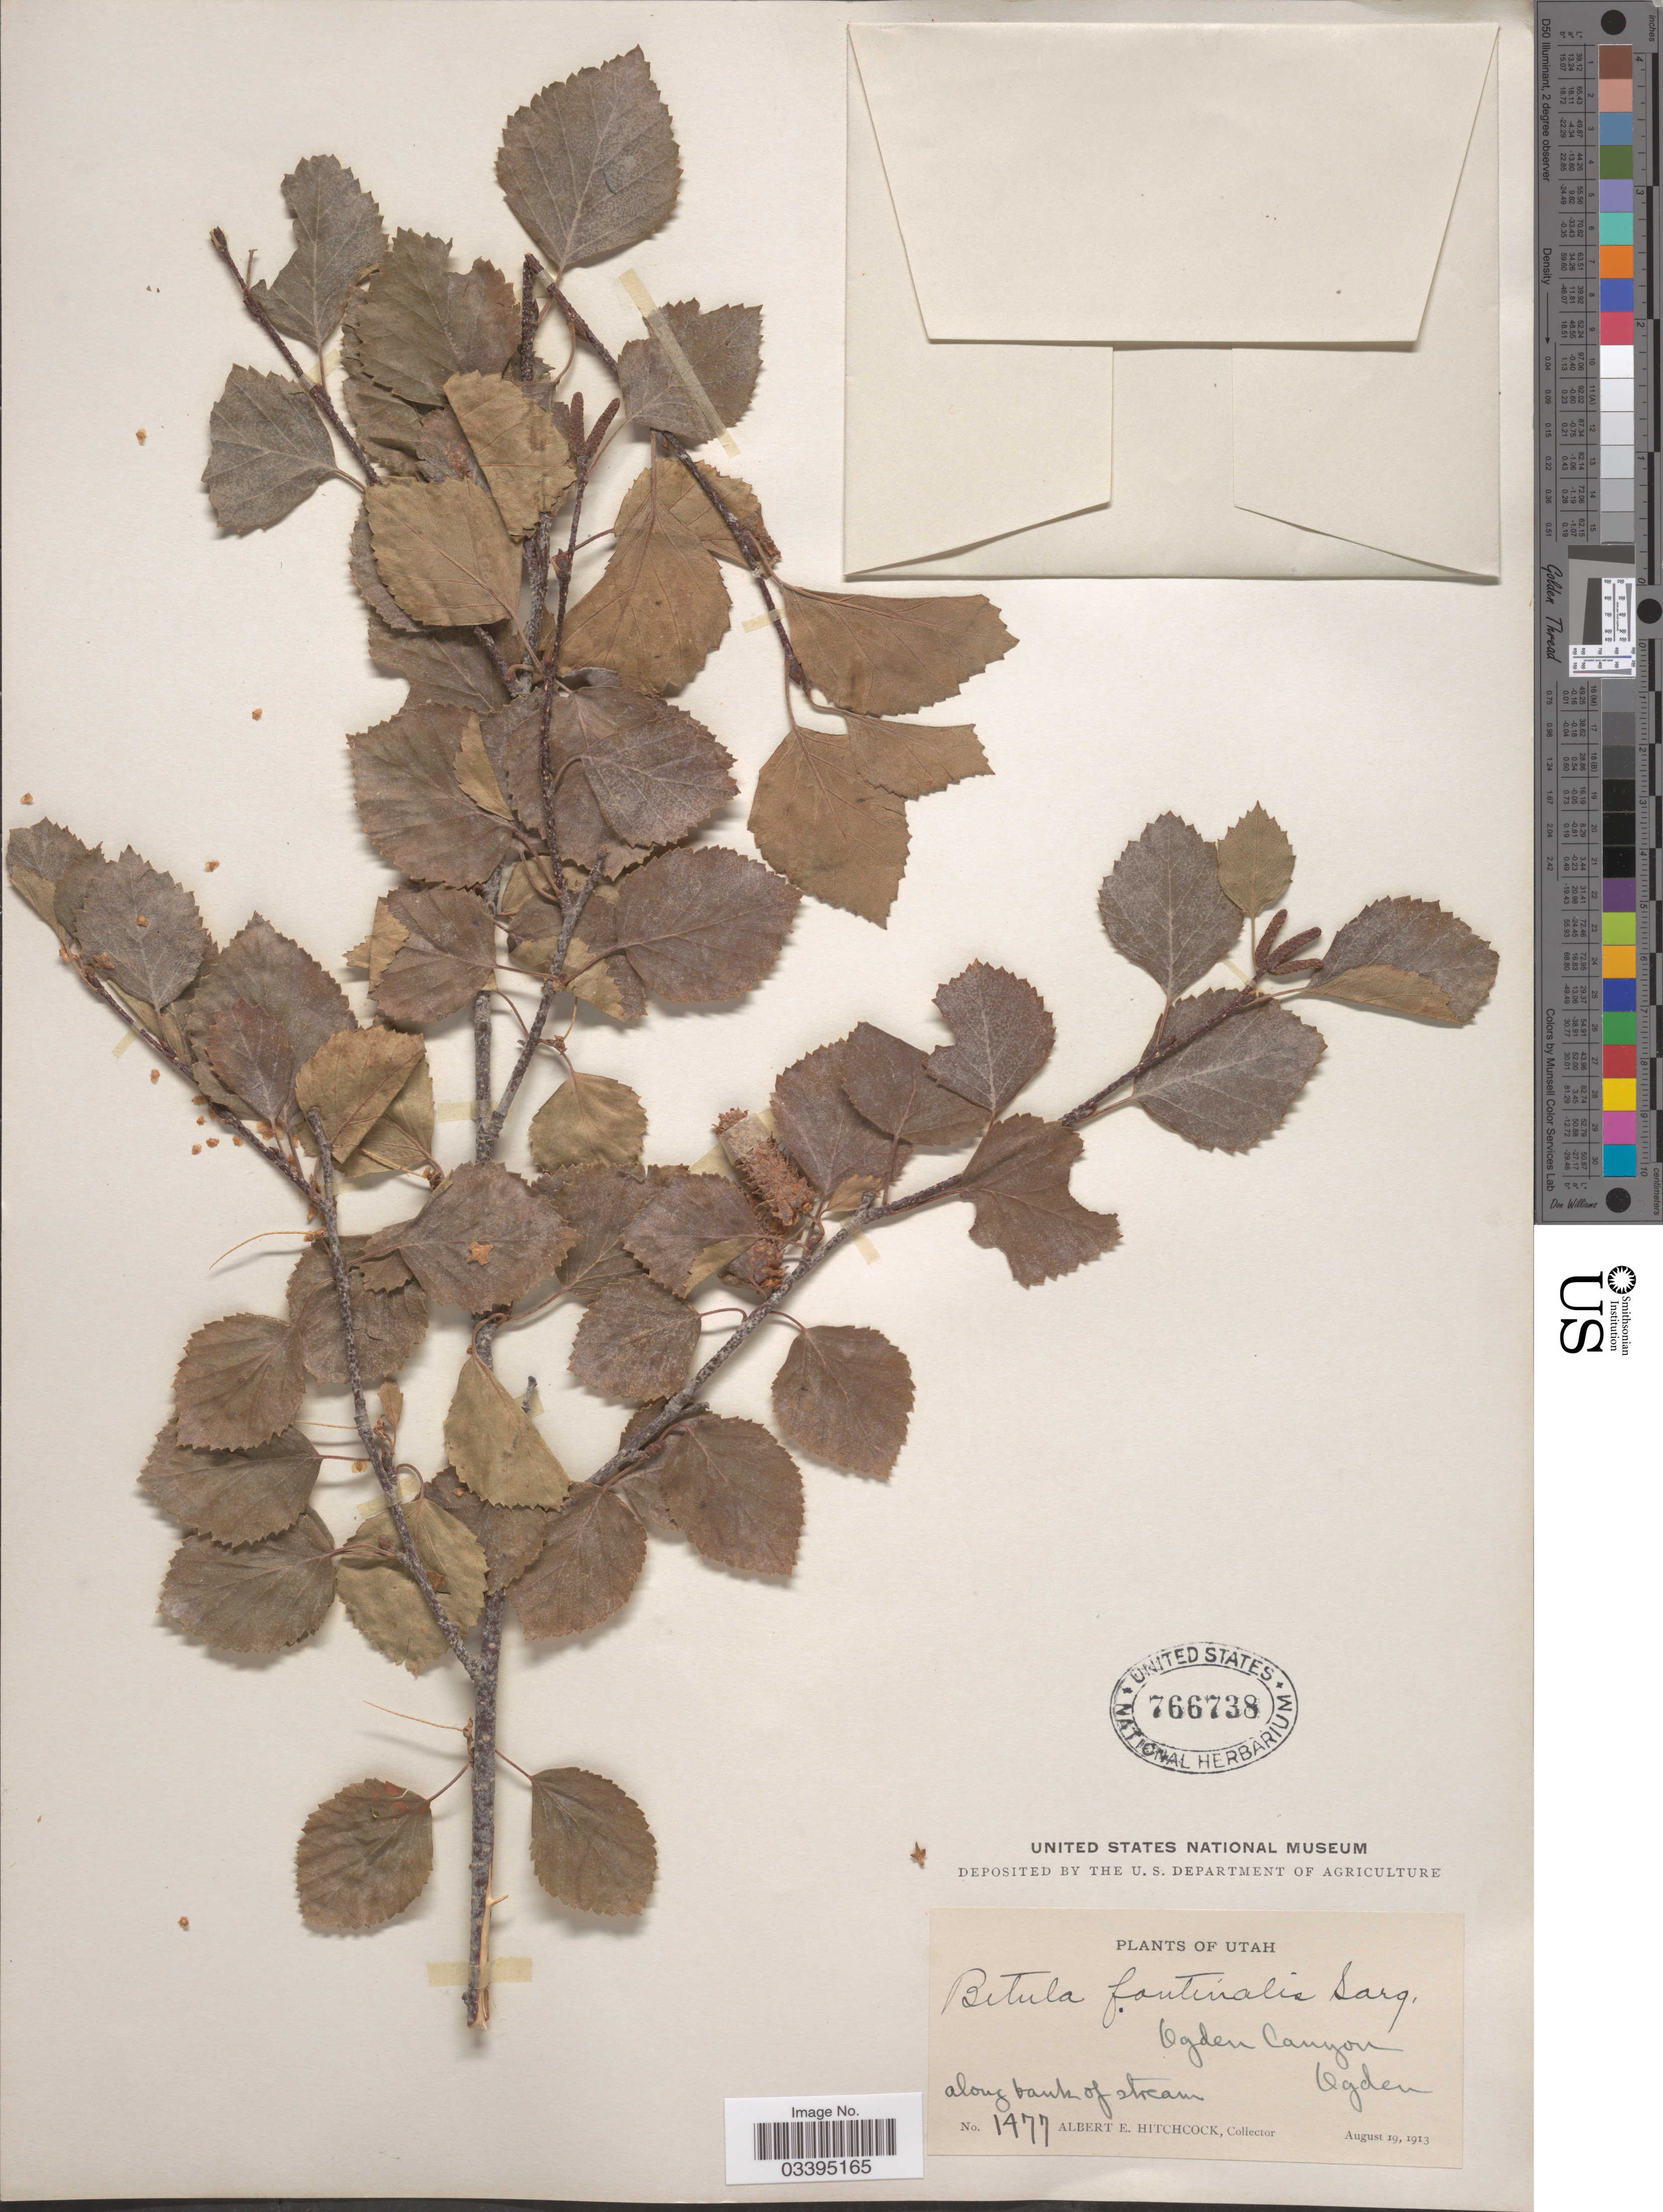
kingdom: Plantae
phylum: Tracheophyta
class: Magnoliopsida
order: Fagales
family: Betulaceae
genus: Betula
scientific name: Betula fontinalis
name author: Sarg.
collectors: A. S. Hitchcock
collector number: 1477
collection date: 1913-08-19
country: United States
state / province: Utah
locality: Ogden Canyon. Ogden.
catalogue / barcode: US 766738